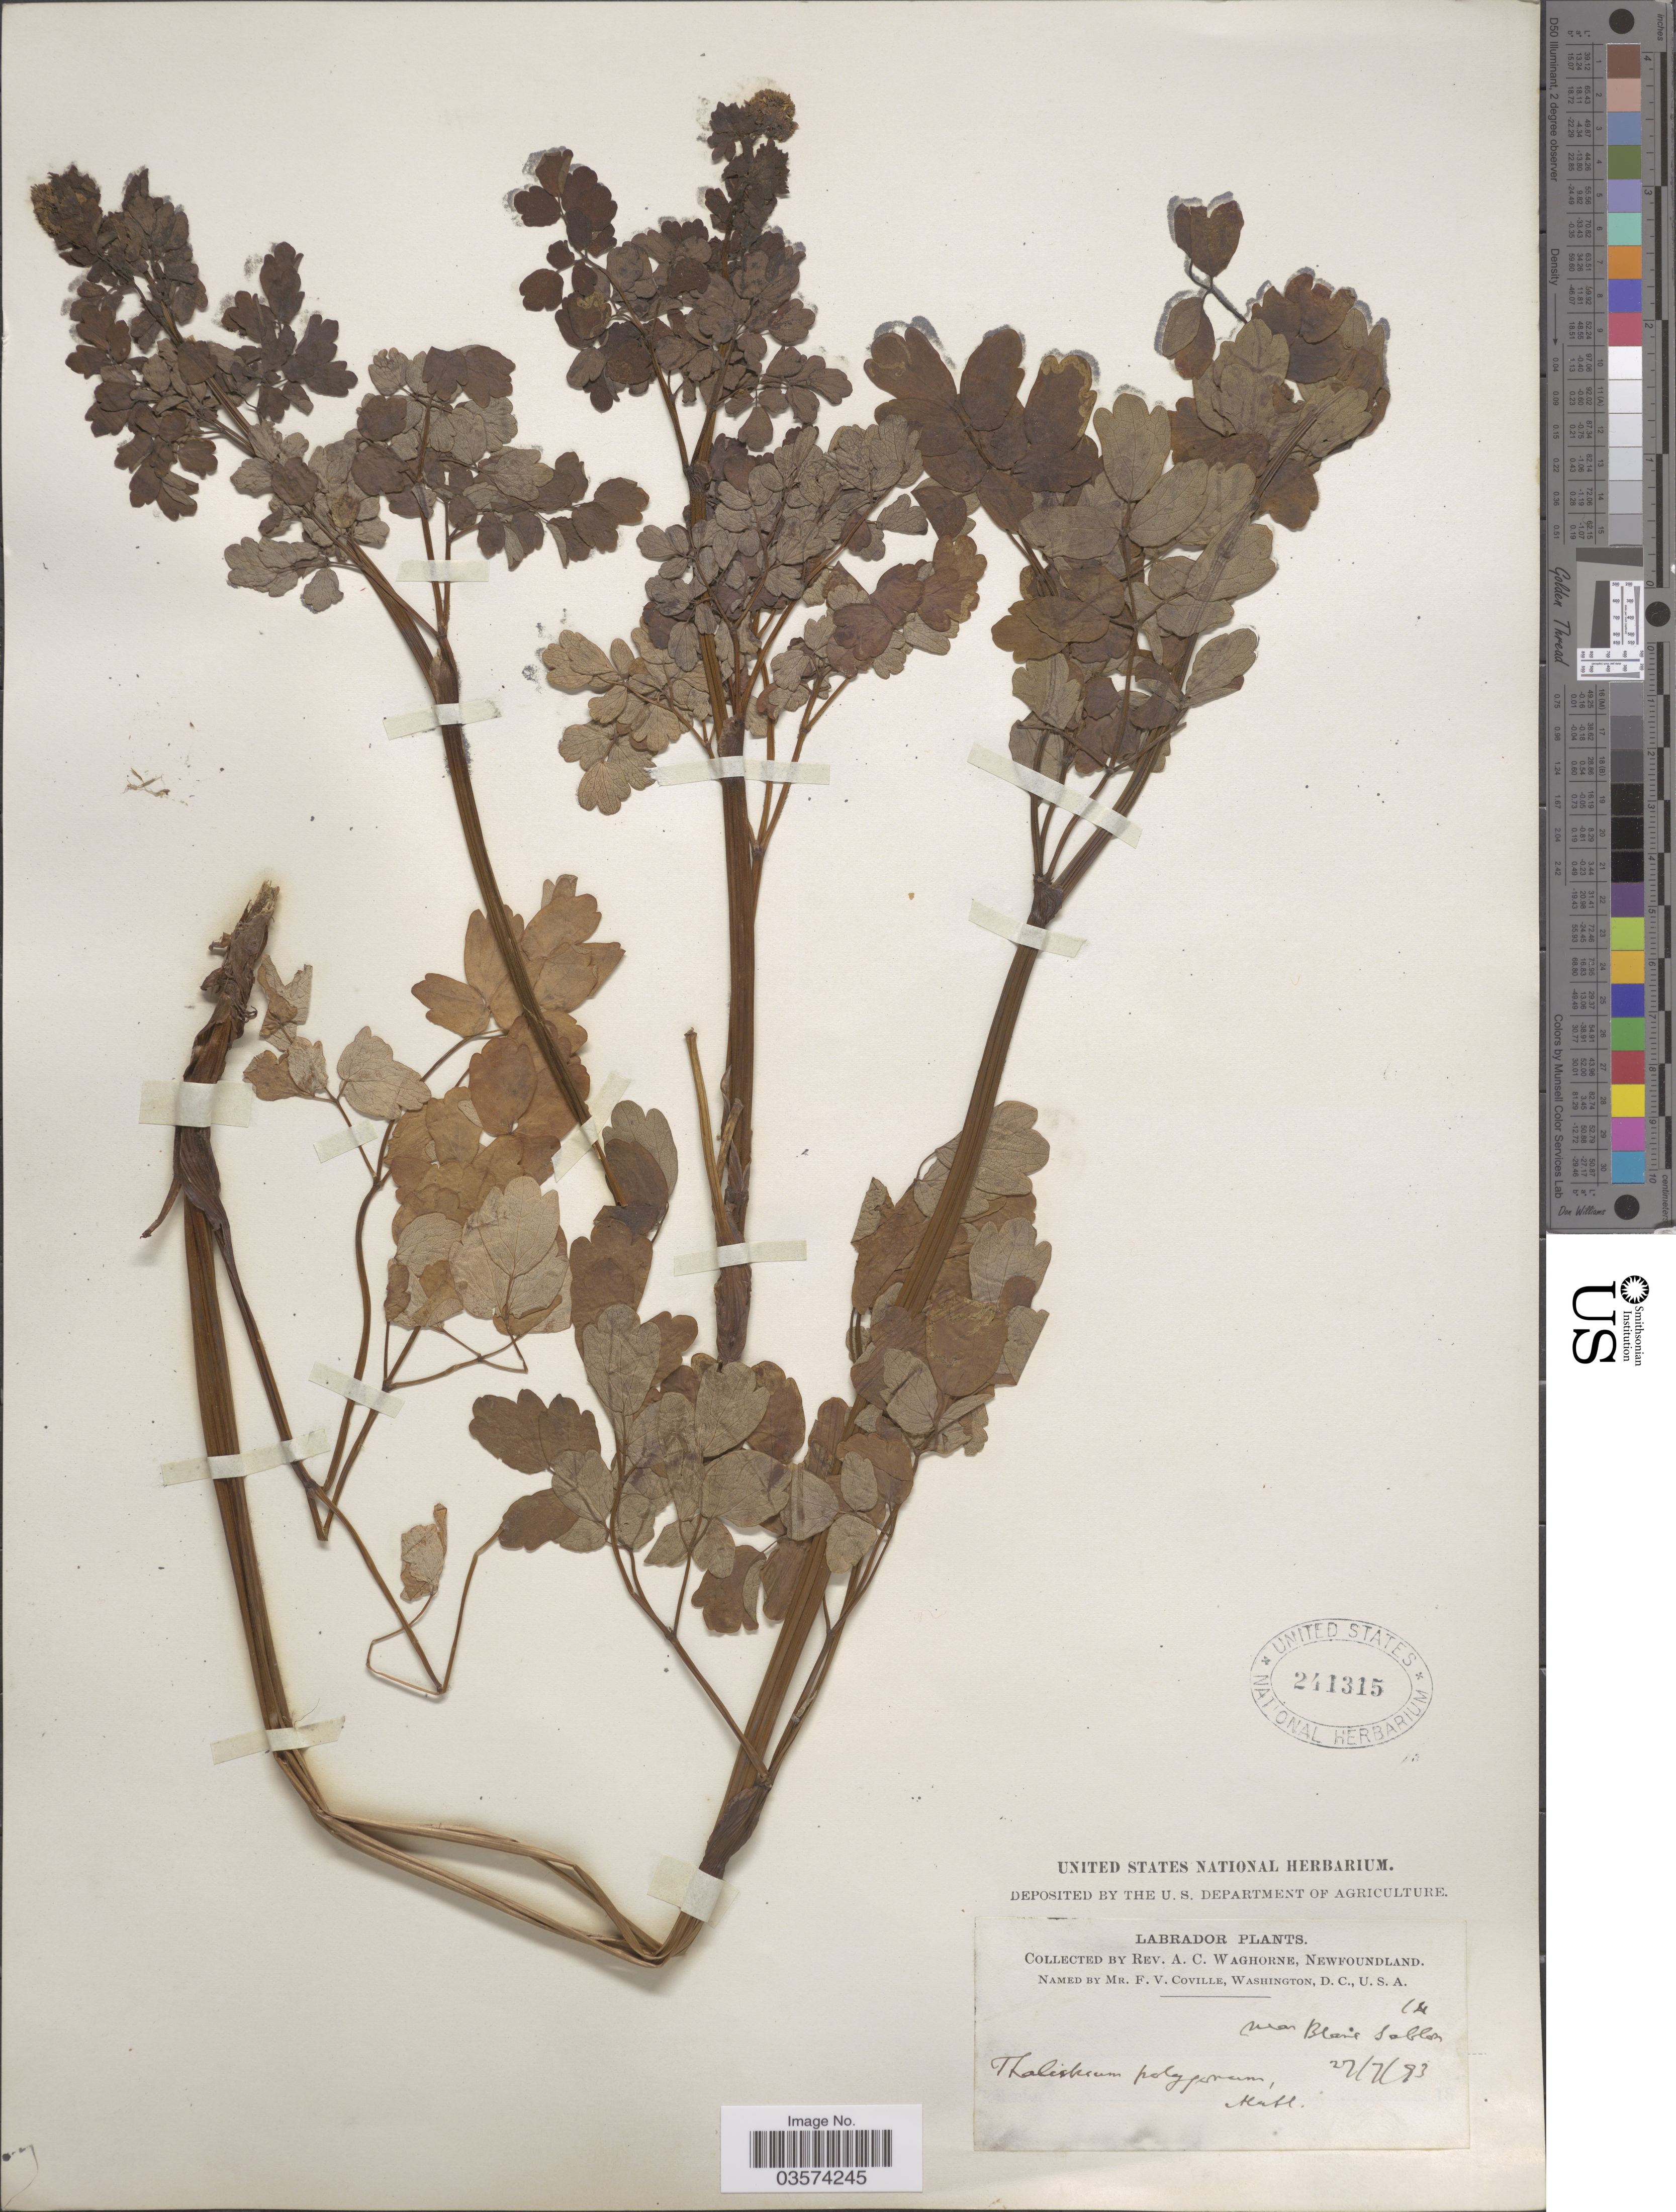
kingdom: Plantae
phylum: Tracheophyta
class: Magnoliopsida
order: Ranunculales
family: Ranunculaceae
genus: Thalictrum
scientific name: Thalictrum pubescens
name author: Pursh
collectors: A. Waghorne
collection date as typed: Transcribed d/m/y: 27/7/93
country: Canada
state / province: Newfoundland and Labrador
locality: Labrador. Near Blanc Sablon.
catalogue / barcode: US 241315